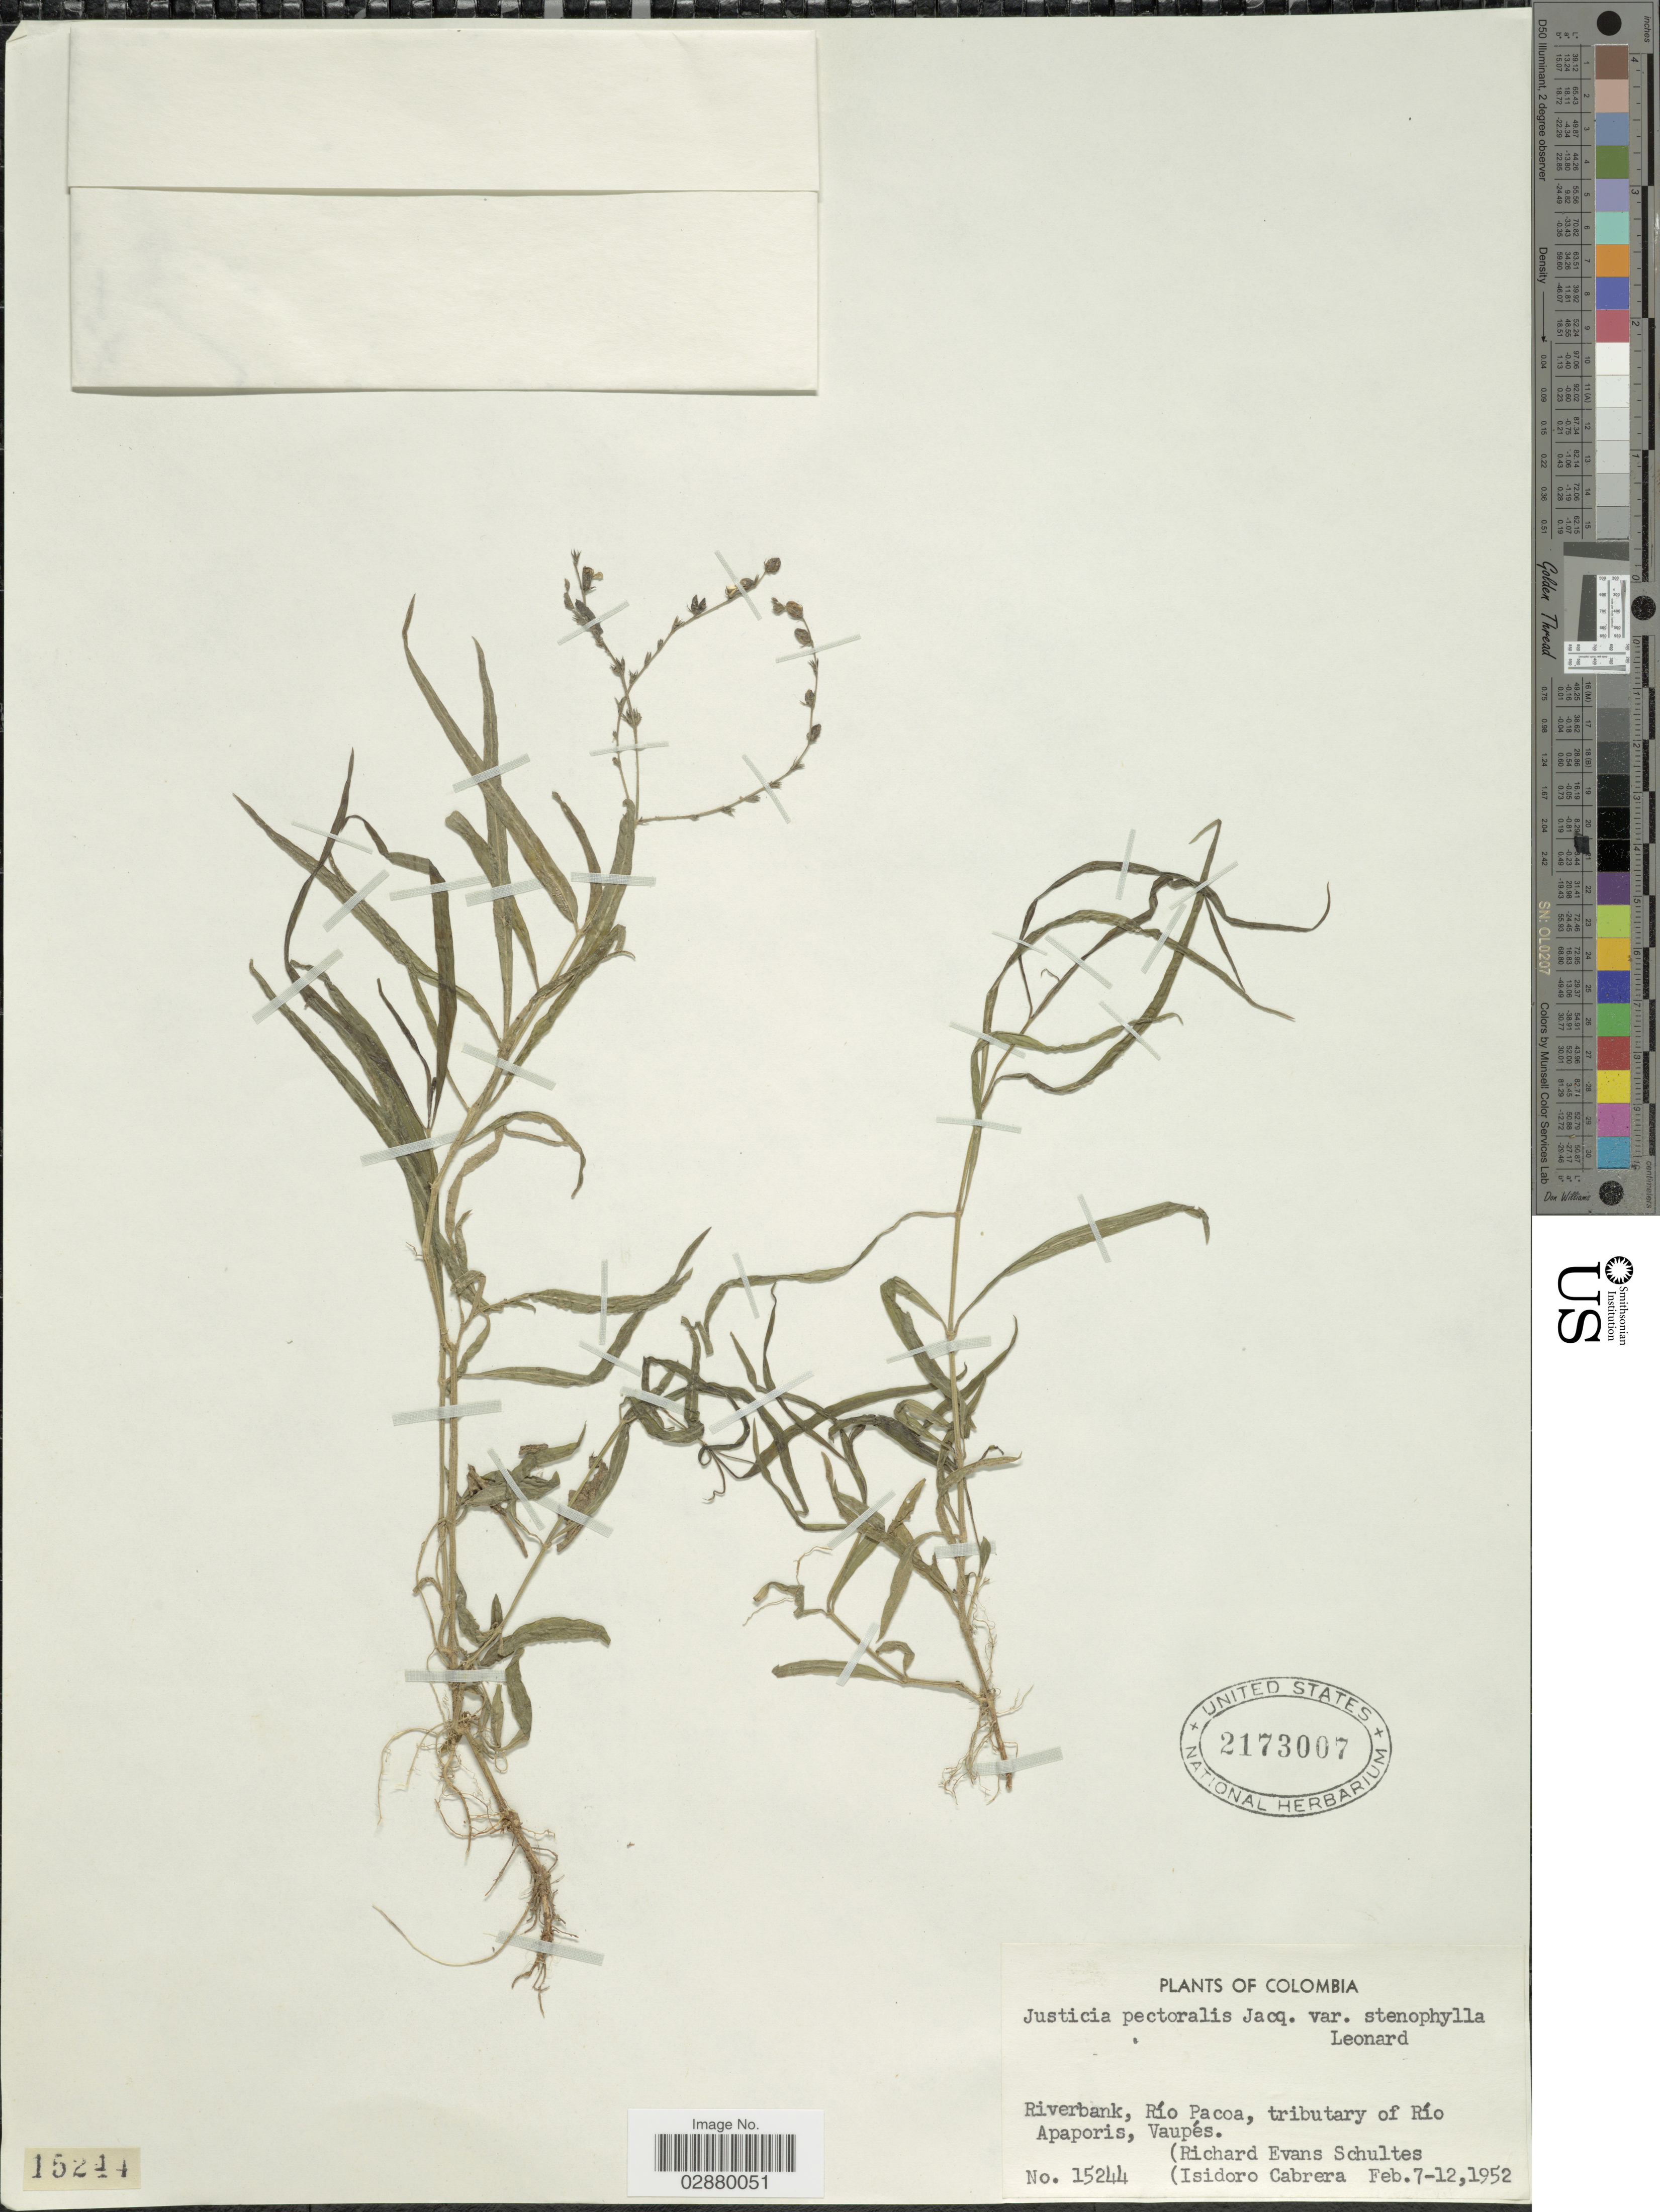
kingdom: Plantae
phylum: Tracheophyta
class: Magnoliopsida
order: Lamiales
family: Acanthaceae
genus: Justicia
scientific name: Justicia pectoralis var. stenophylla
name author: Leonard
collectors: R. E. Schultes & I. Cabrera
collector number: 15244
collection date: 1952-02-07/1952-02-12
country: Colombia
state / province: Vaupés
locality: Riverbank, Río Pacoa, tributary of Río Apaporis.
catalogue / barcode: US 2173007